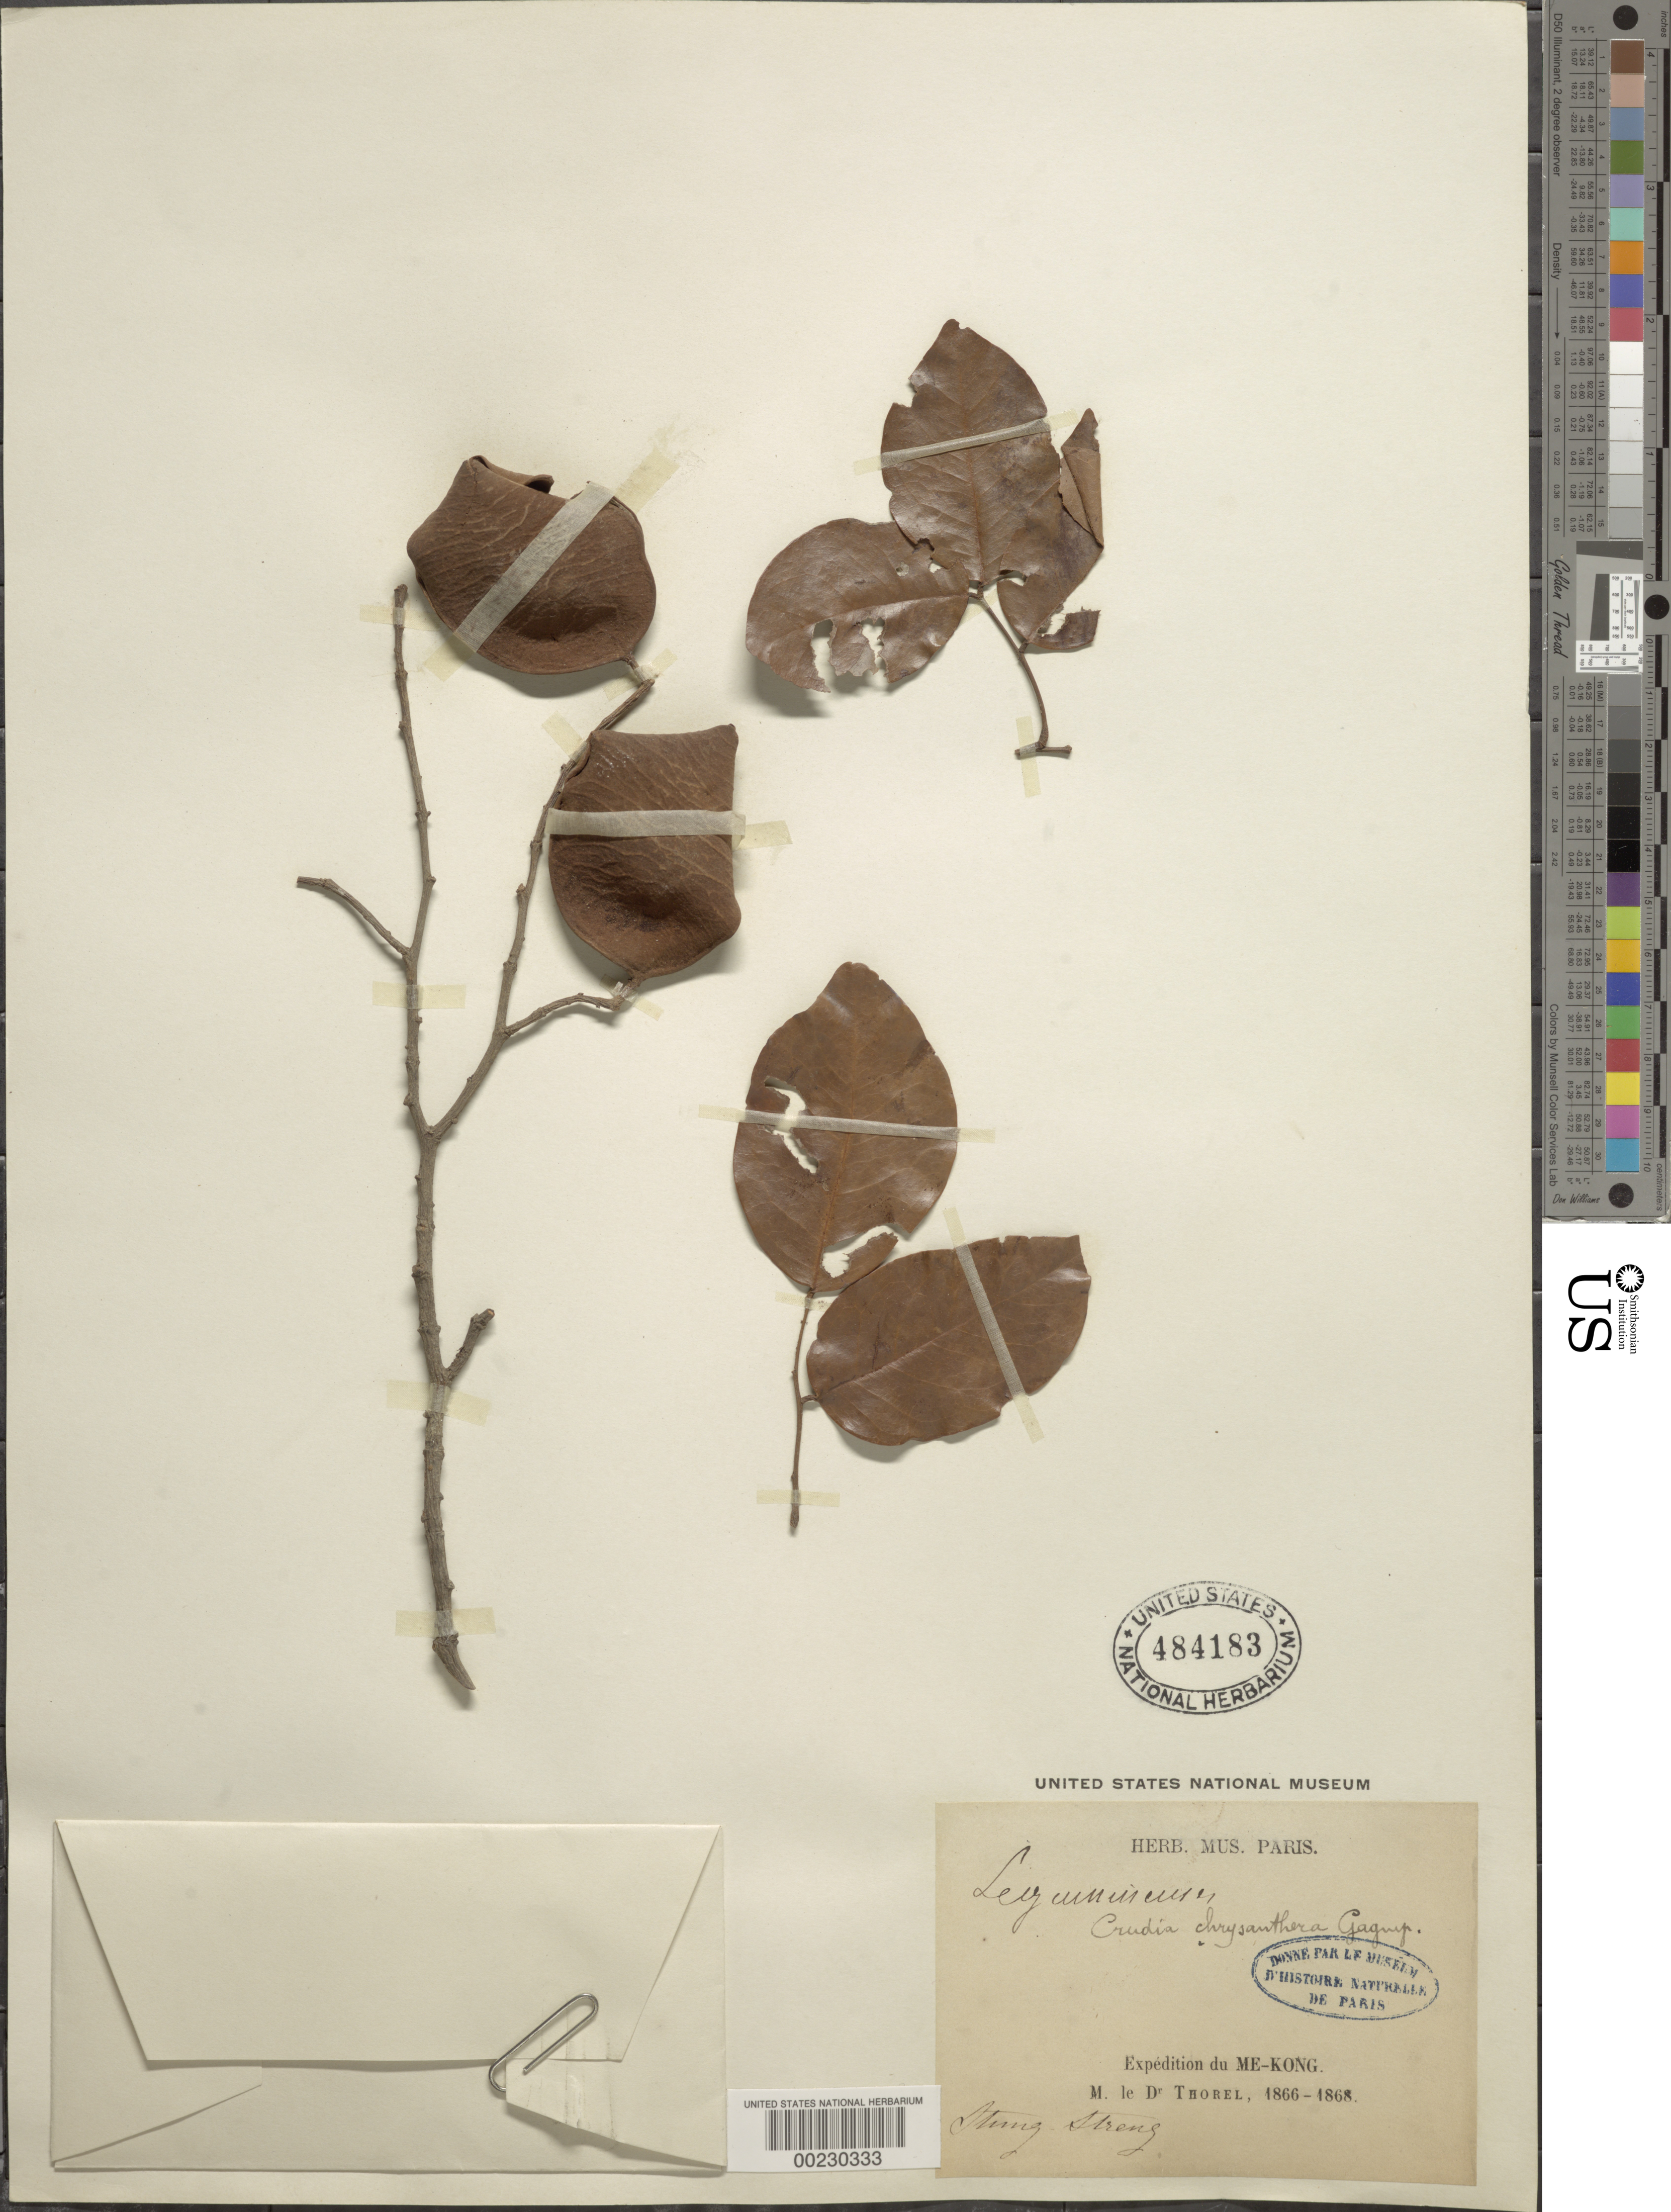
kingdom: Plantae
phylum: Tracheophyta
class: Magnoliopsida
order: Fabales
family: Fabaceae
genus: Crudia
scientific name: Crudia chrysantha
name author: (Pierre) K. Schum.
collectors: C. Thorel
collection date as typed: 1866 to -- -- 1868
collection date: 1866/1868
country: Vietnam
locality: Strung-Streng, Mekong River.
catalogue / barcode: US 484183